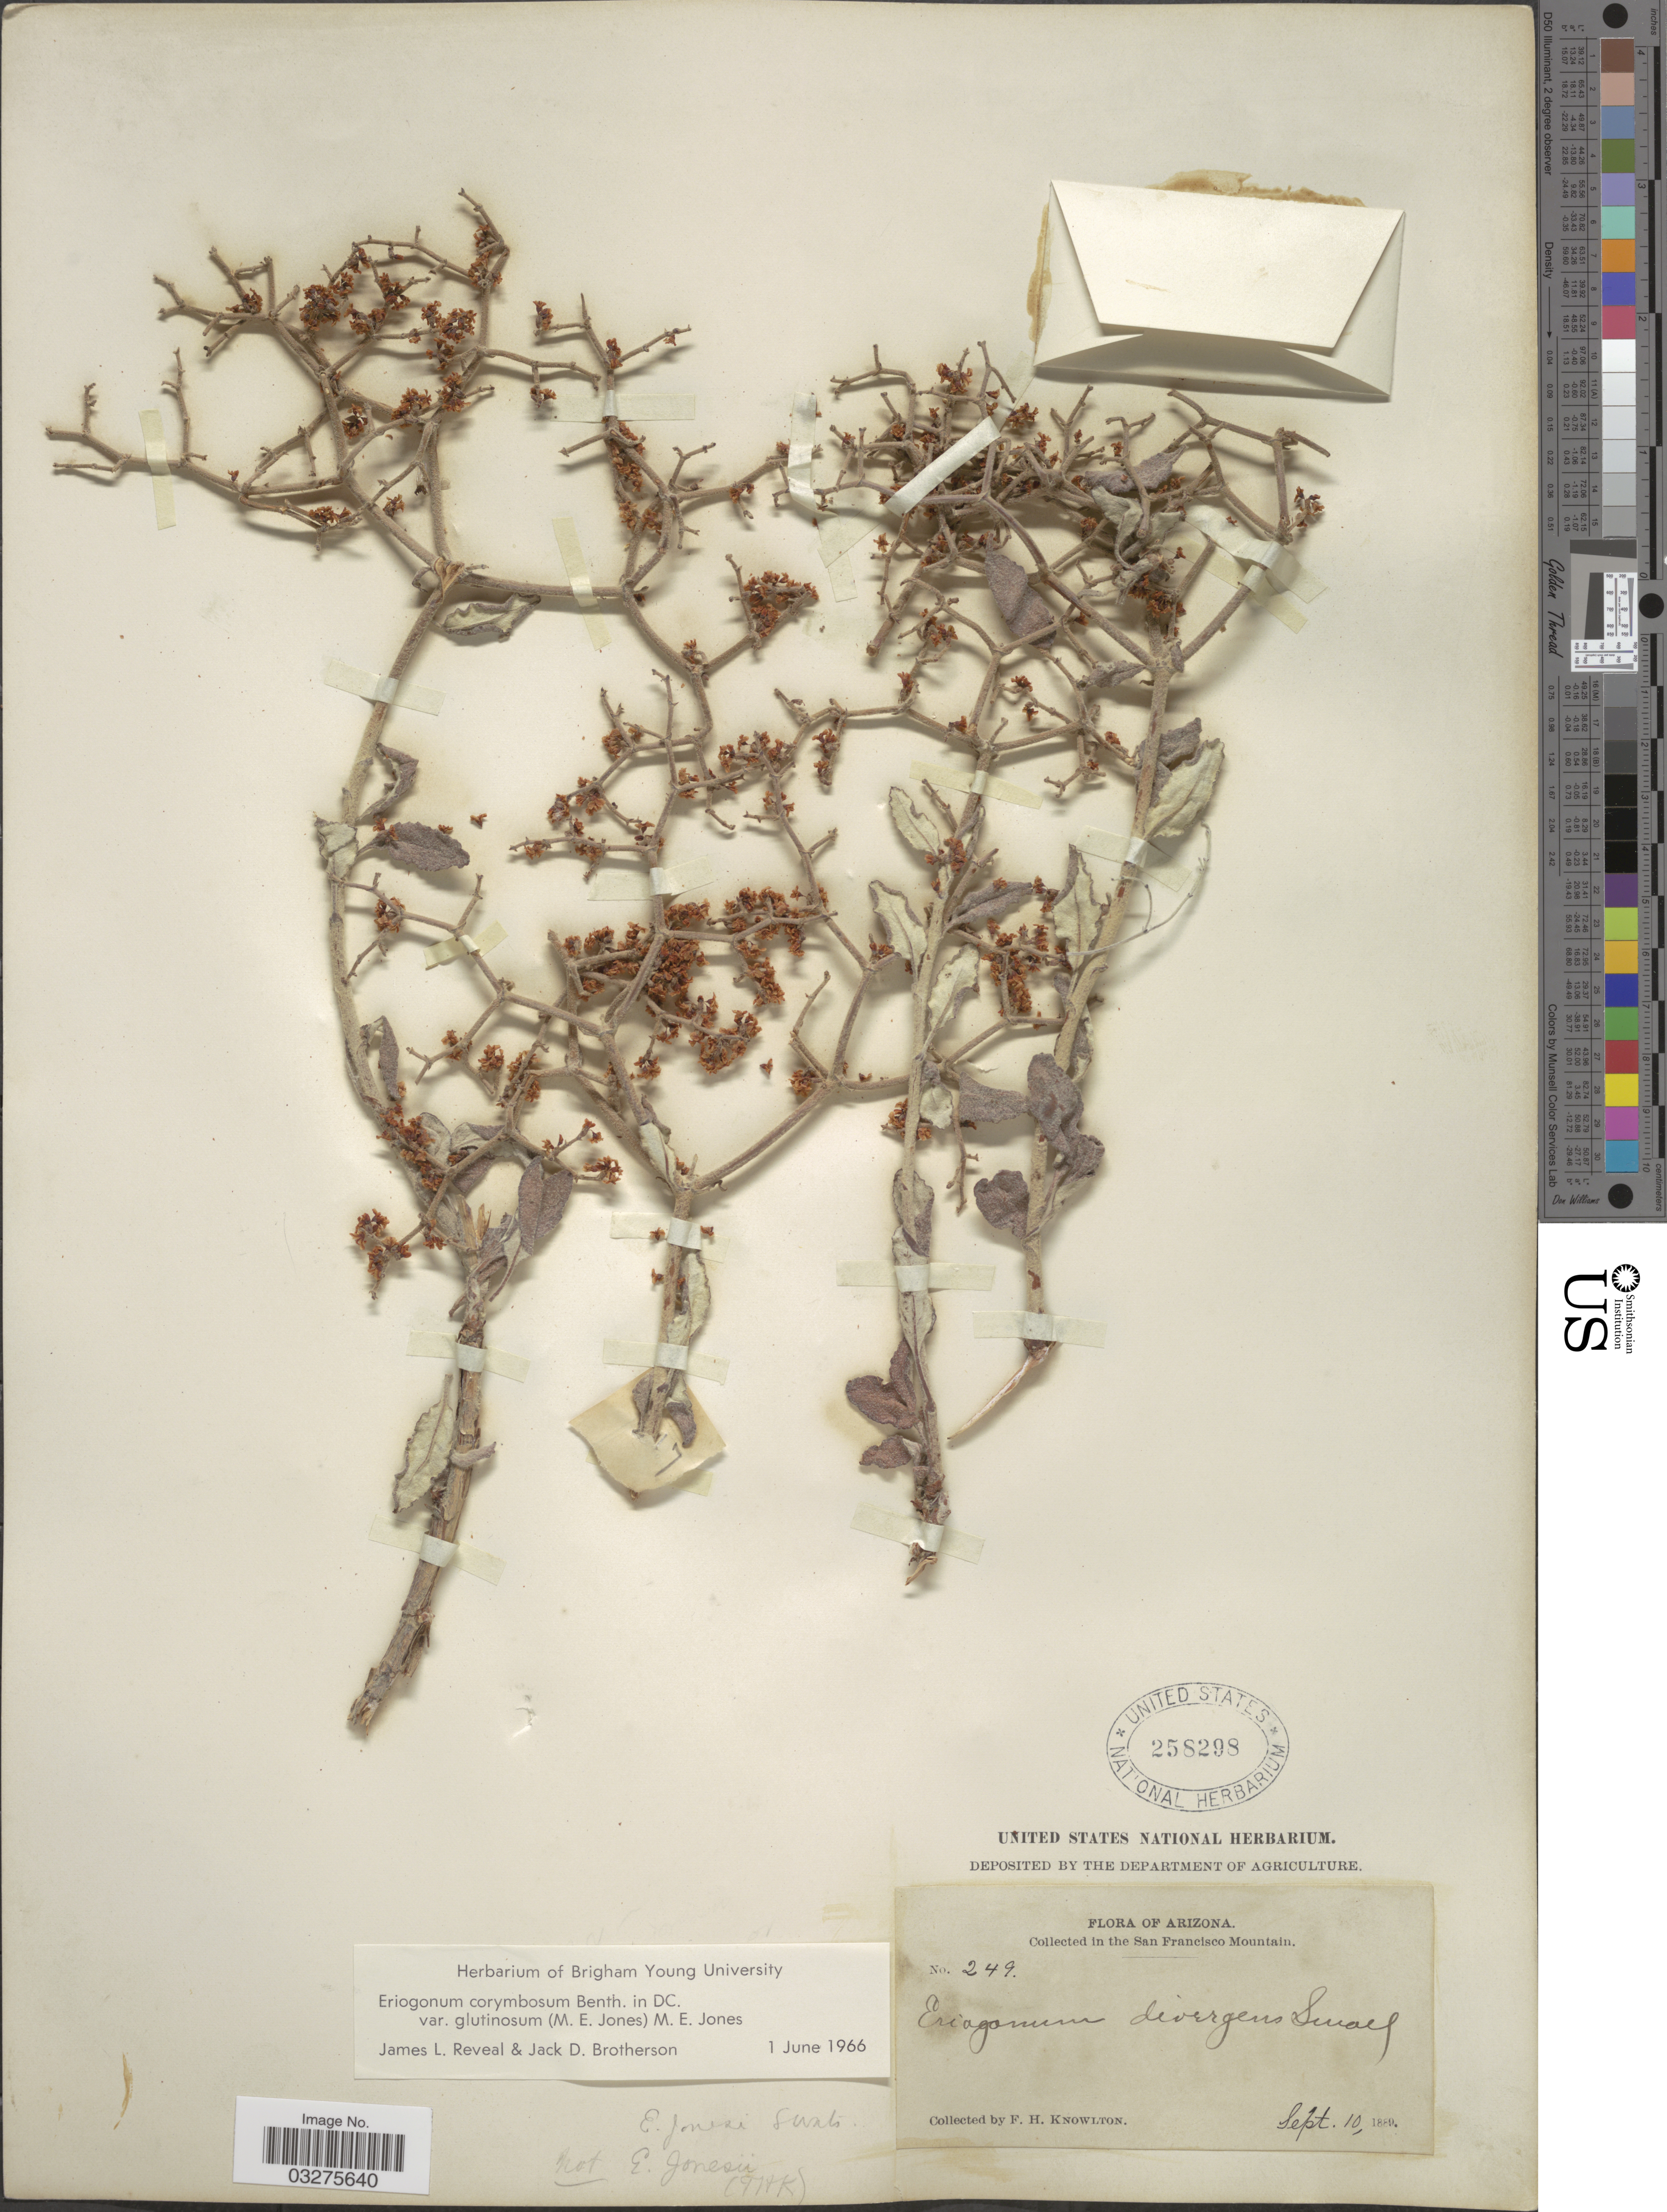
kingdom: Plantae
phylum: Tracheophyta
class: Magnoliopsida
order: Caryophyllales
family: Polygonaceae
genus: Eriogonum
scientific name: Eriogonum corymbosum var. glutinosum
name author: (M.E. Jones) M.E. Jones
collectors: F. H. Knowlton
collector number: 249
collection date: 1889-09-10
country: United States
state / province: Arizona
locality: In the San Francisco Mountain.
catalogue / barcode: US 258298